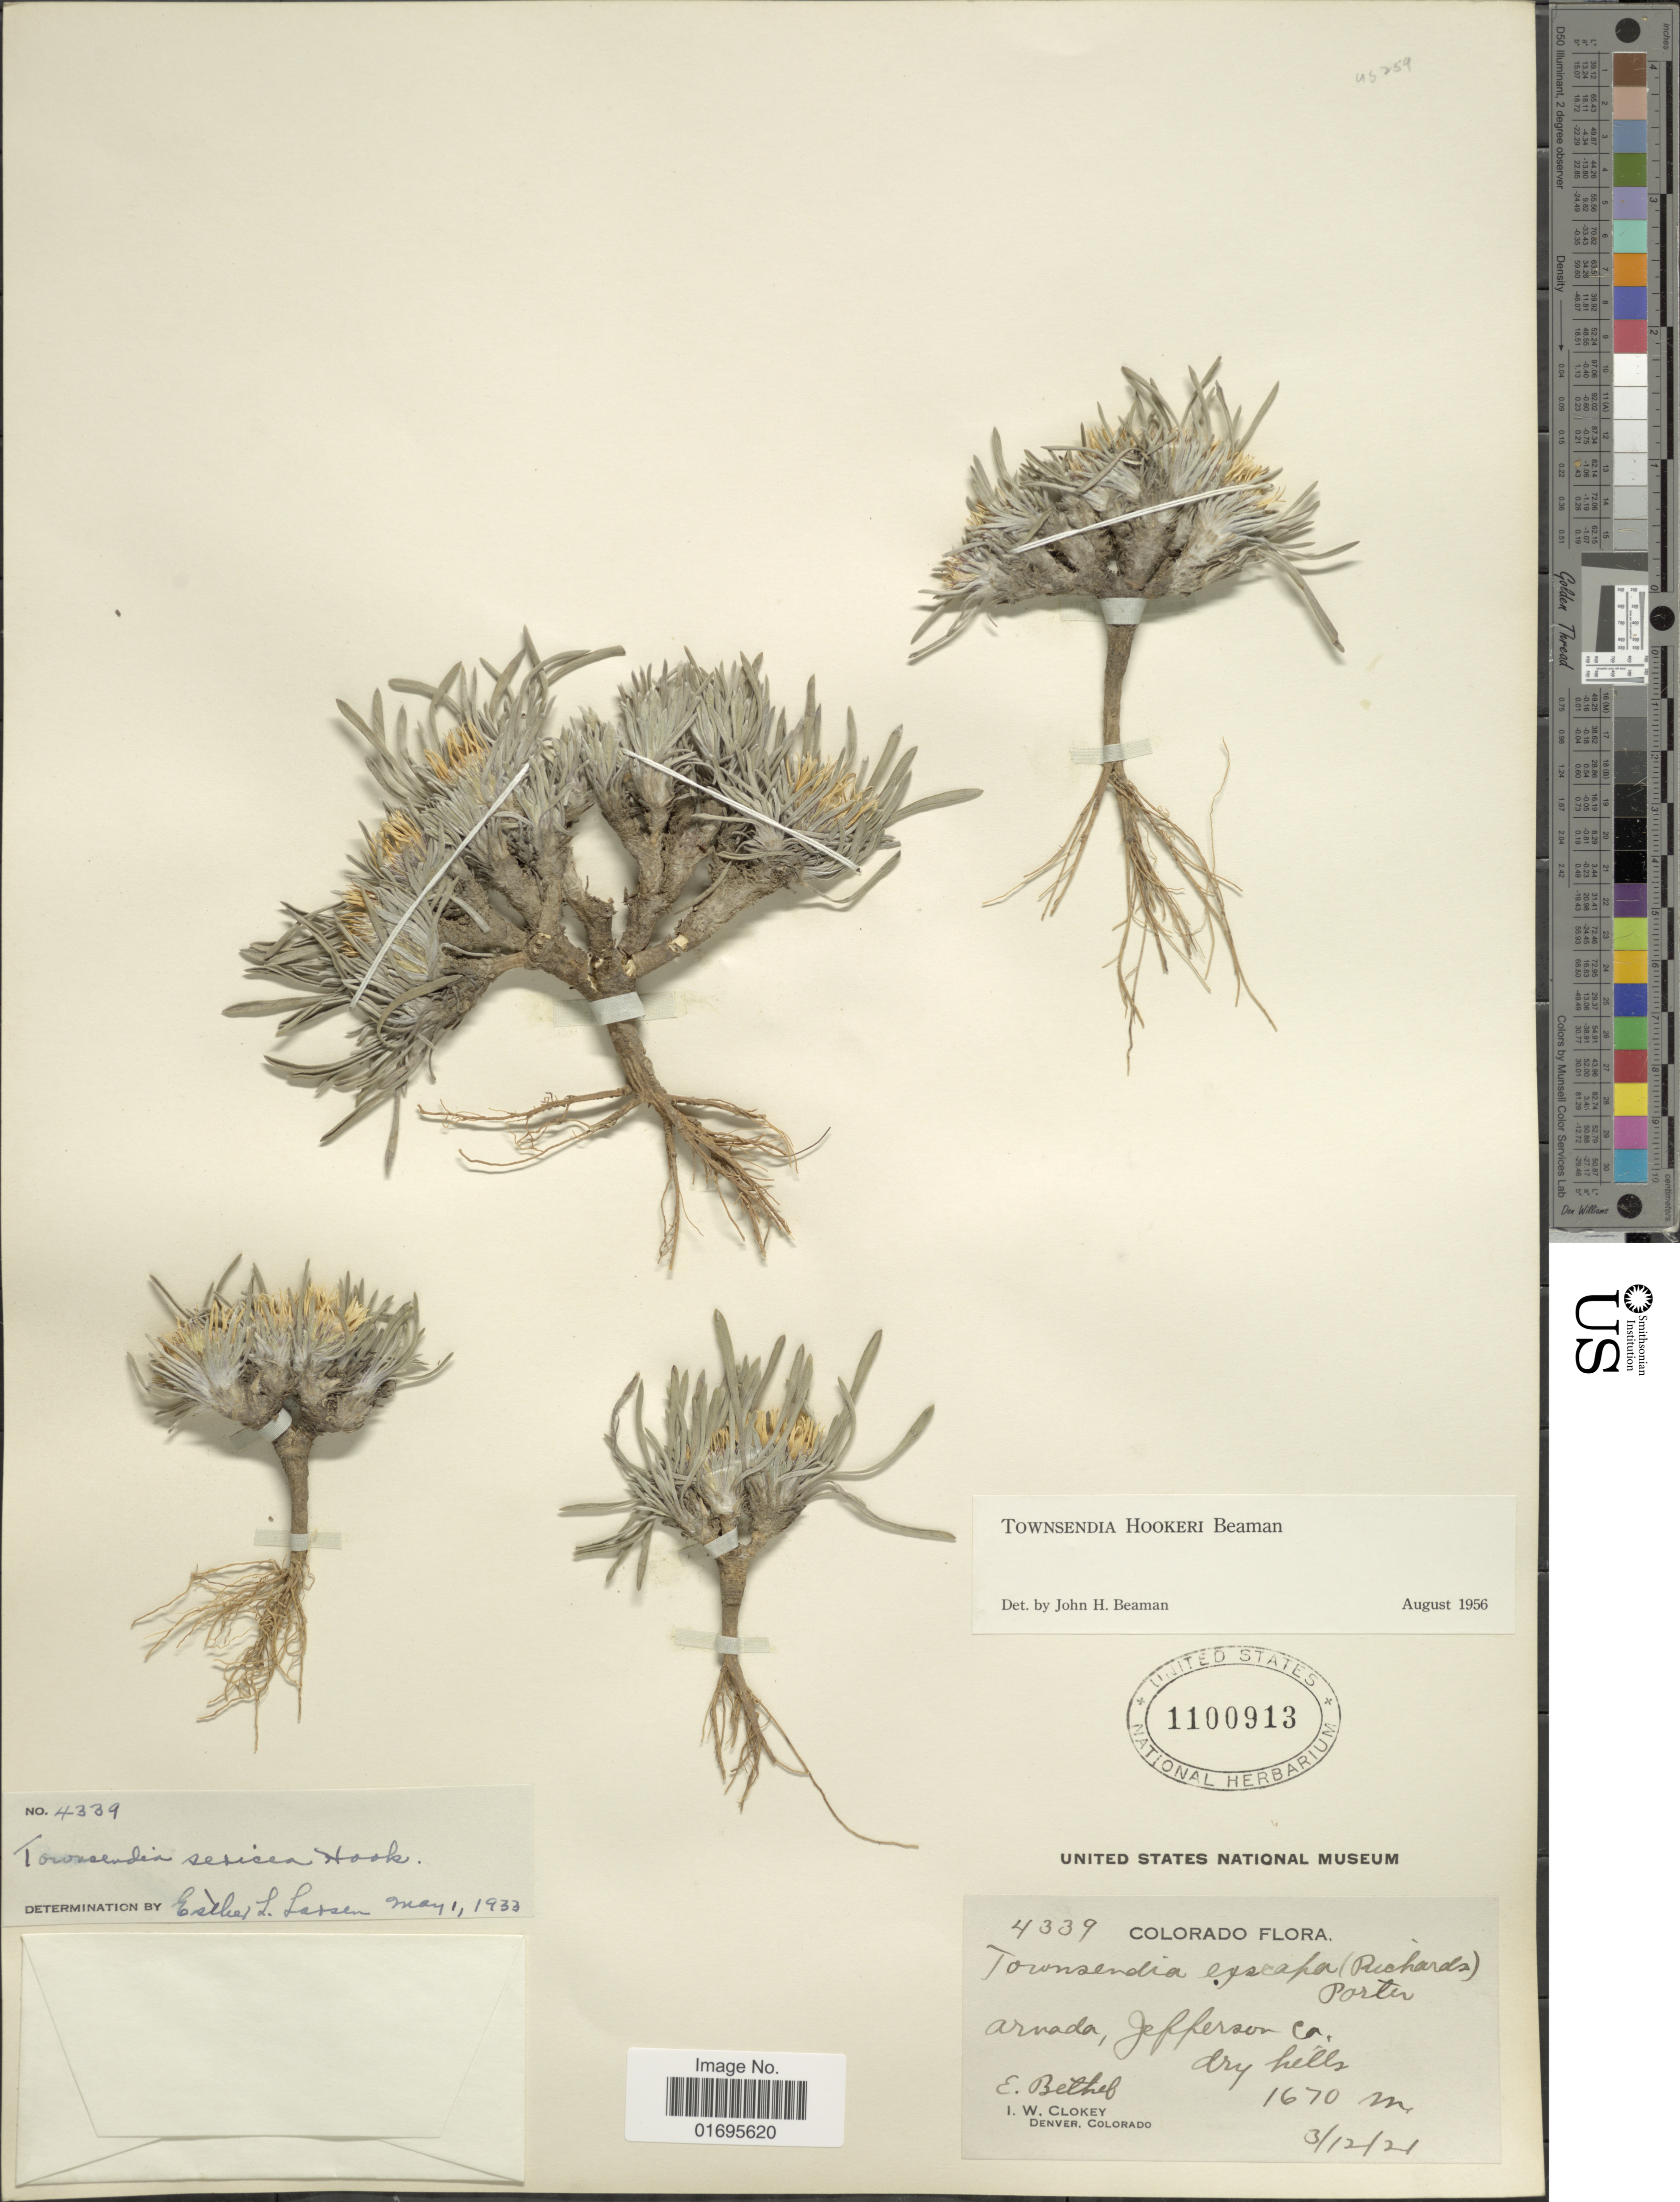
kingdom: Plantae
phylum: Tracheophyta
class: Magnoliopsida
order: Asterales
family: Asteraceae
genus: Townsendia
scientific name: Townsendia hookeri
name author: Beaman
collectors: E. Bethel & I. W. Clokey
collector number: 4339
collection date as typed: Transcribed d/m/y: 12/3/21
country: United States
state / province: Colorado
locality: Arnada, Jefferson Co., dry hills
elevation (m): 1670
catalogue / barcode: US 1100913